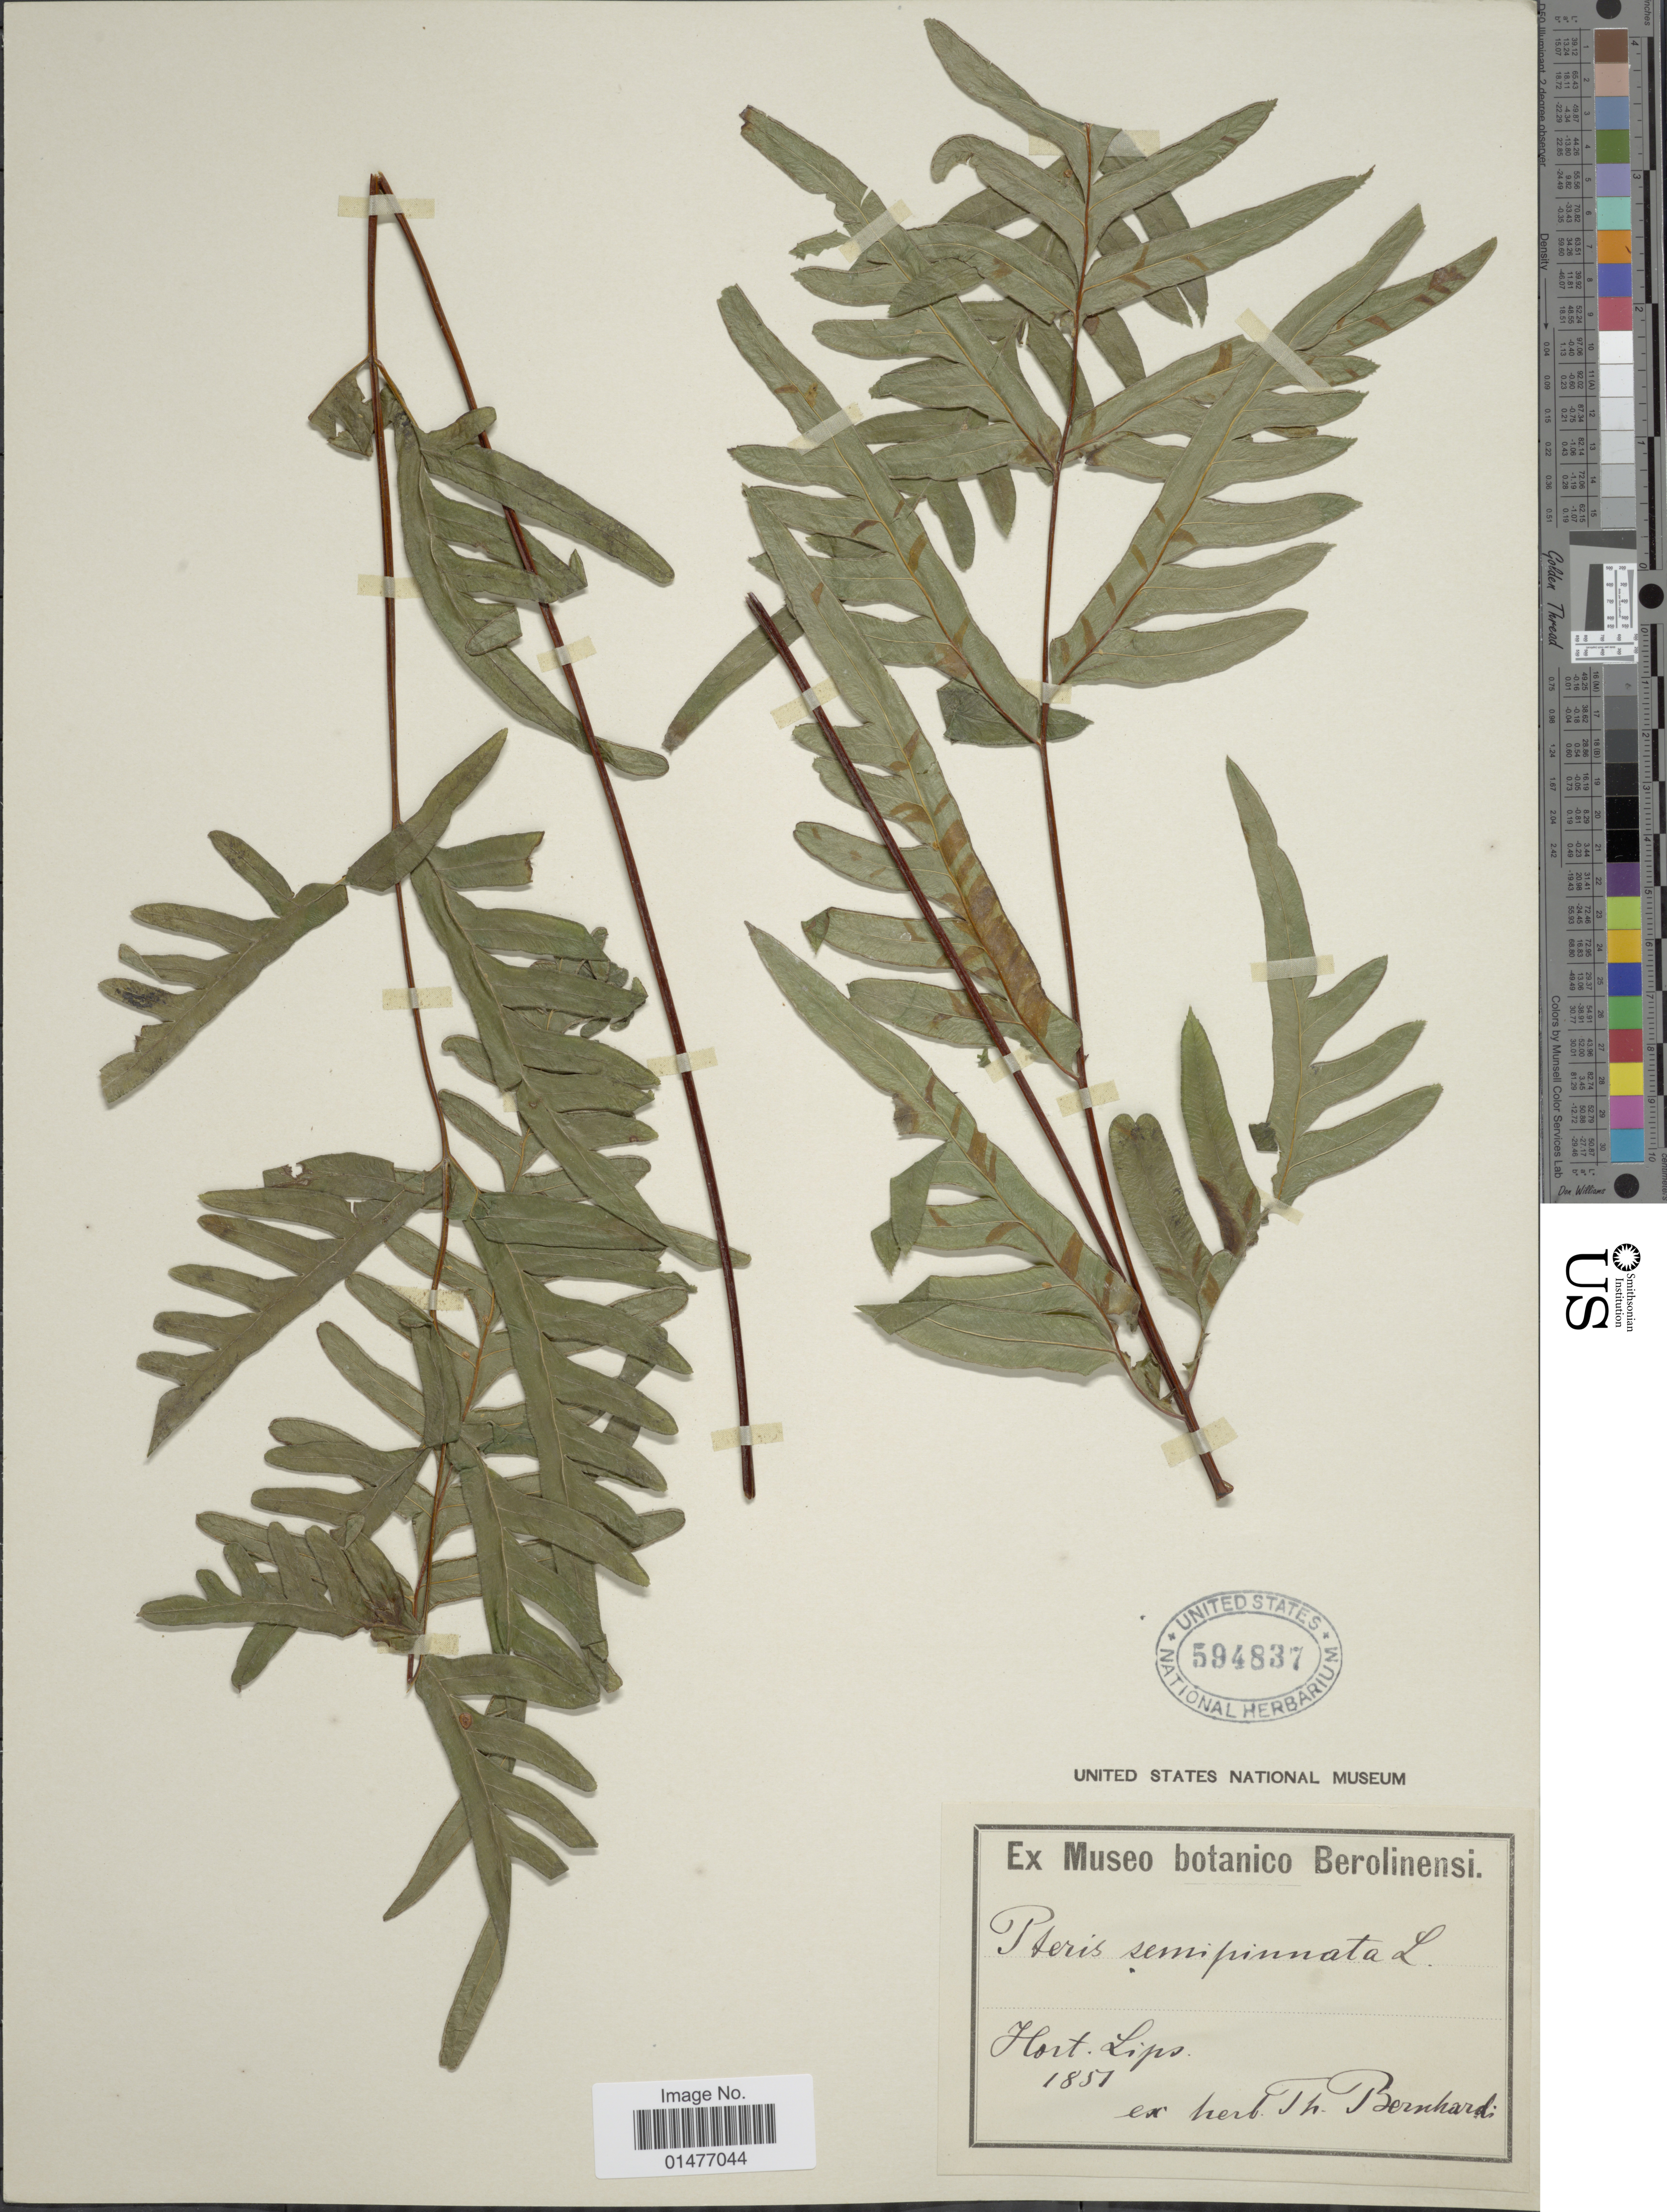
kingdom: Plantae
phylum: Tracheophyta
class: Polypodiopsida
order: Polypodiales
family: Pteridaceae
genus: Pteris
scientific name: Pteris semipinnata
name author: L.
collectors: ex herb. Bernhardi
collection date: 1851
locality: Hort Lips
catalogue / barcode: US 594837